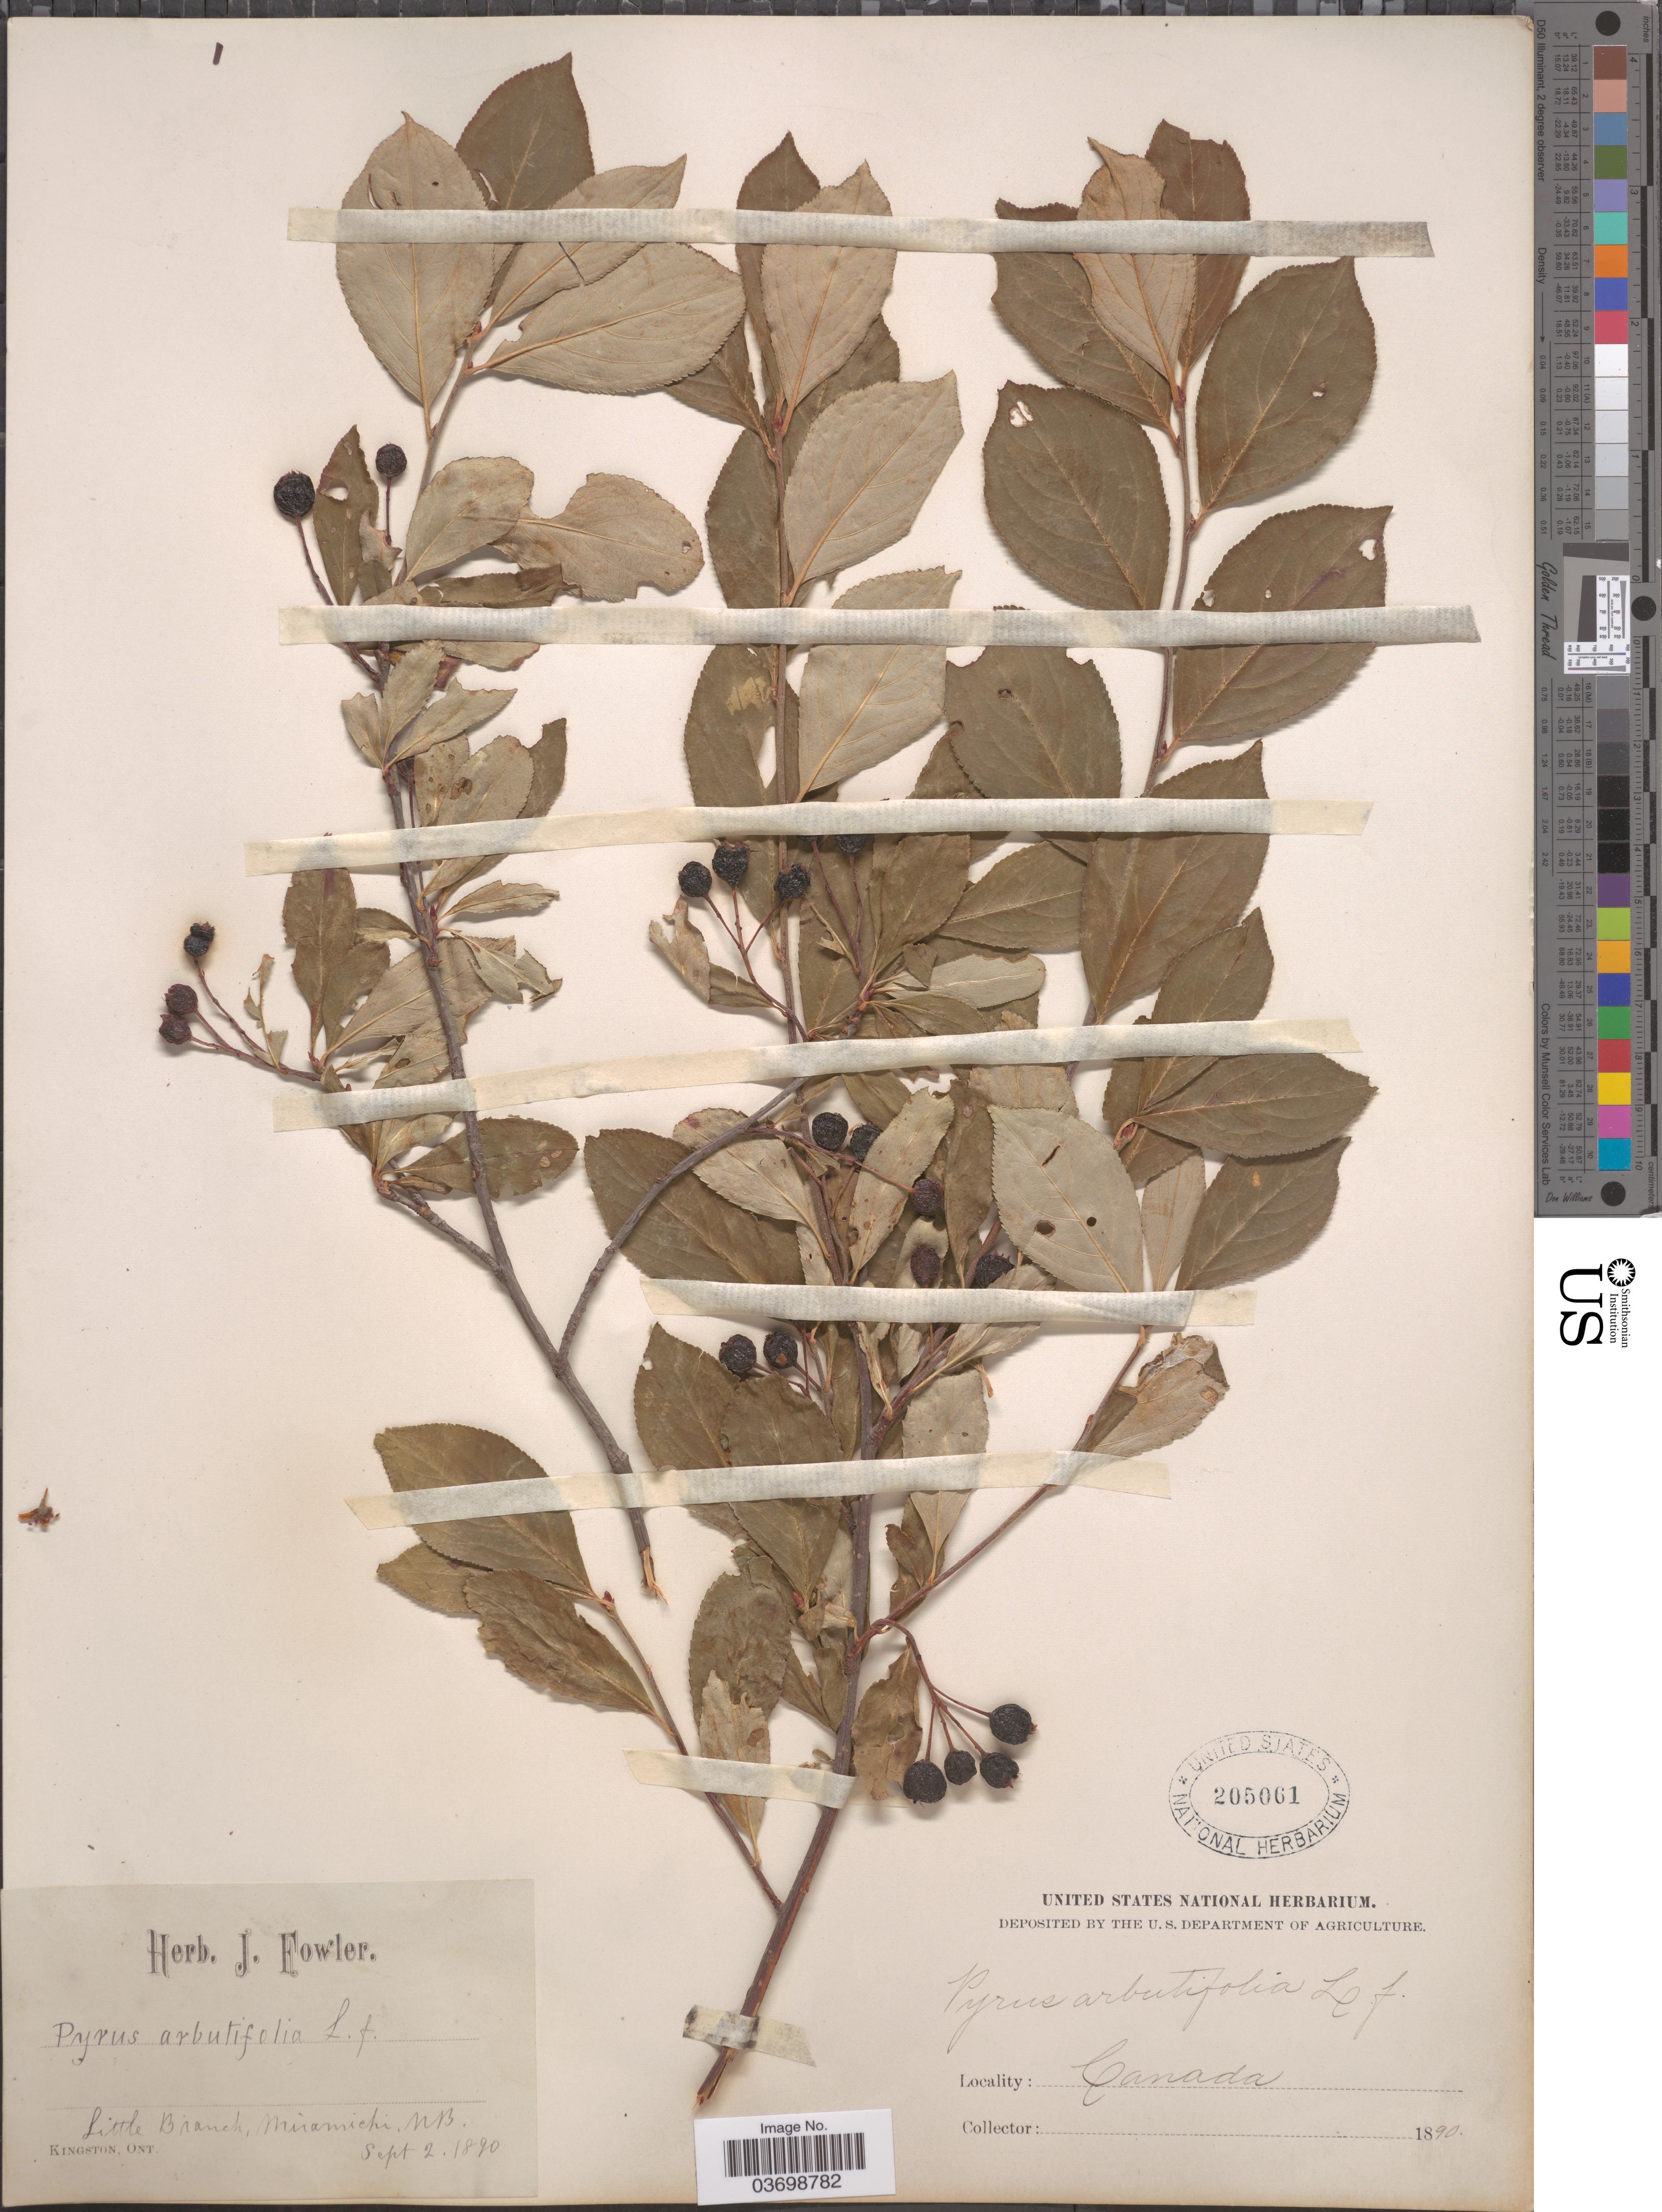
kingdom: Plantae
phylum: Tracheophyta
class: Magnoliopsida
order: Rosales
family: Rosaceae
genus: Aronia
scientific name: Aronia x prunifolia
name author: (Marshall) Rehder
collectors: ex herb. J. Fowler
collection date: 1890-09-02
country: Canada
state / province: New Brunswick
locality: Little Branch, Miramichi.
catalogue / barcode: US 205061